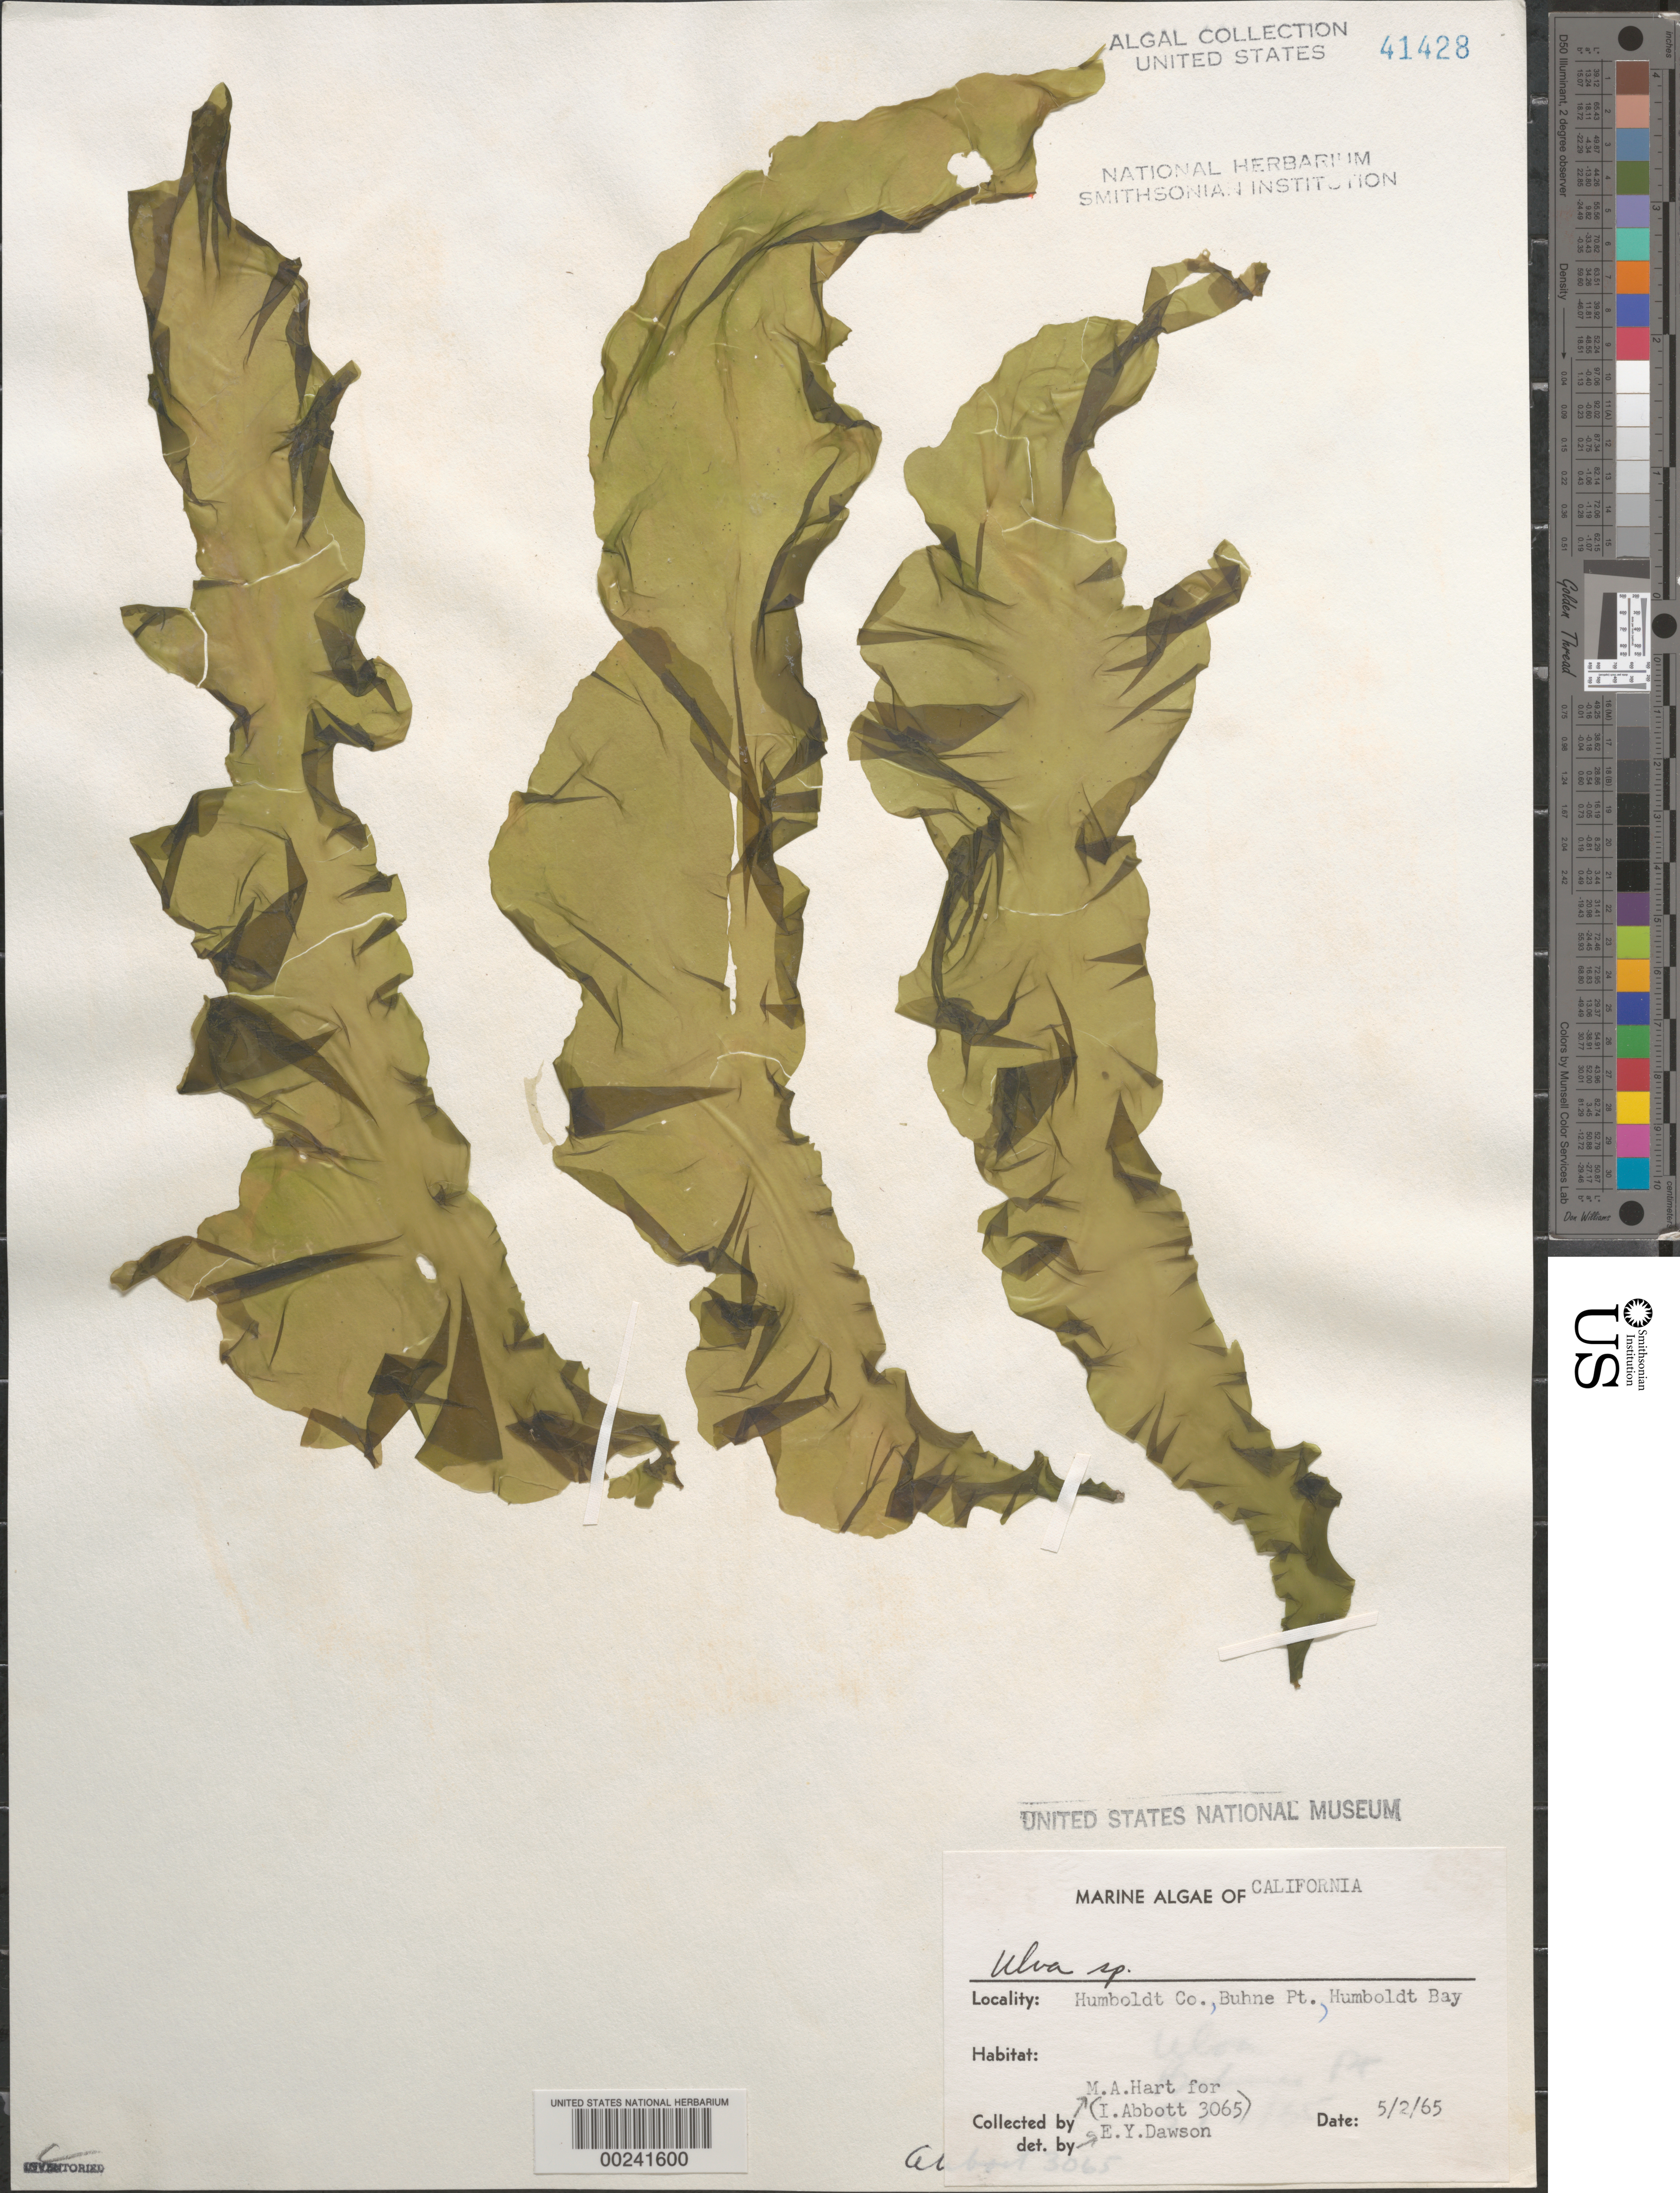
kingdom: Plantae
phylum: Chlorophyta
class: Ulvophyceae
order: Ulvales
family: Ulvaceae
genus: Ulva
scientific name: Ulva sp.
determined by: Dawson, E. Y.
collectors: M. A. Hart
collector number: IAA 3065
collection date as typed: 02 May 1965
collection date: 1965-05-02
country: United States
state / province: California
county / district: Humboldt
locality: Humboldt Bay, Buhne Point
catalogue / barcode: US 41428